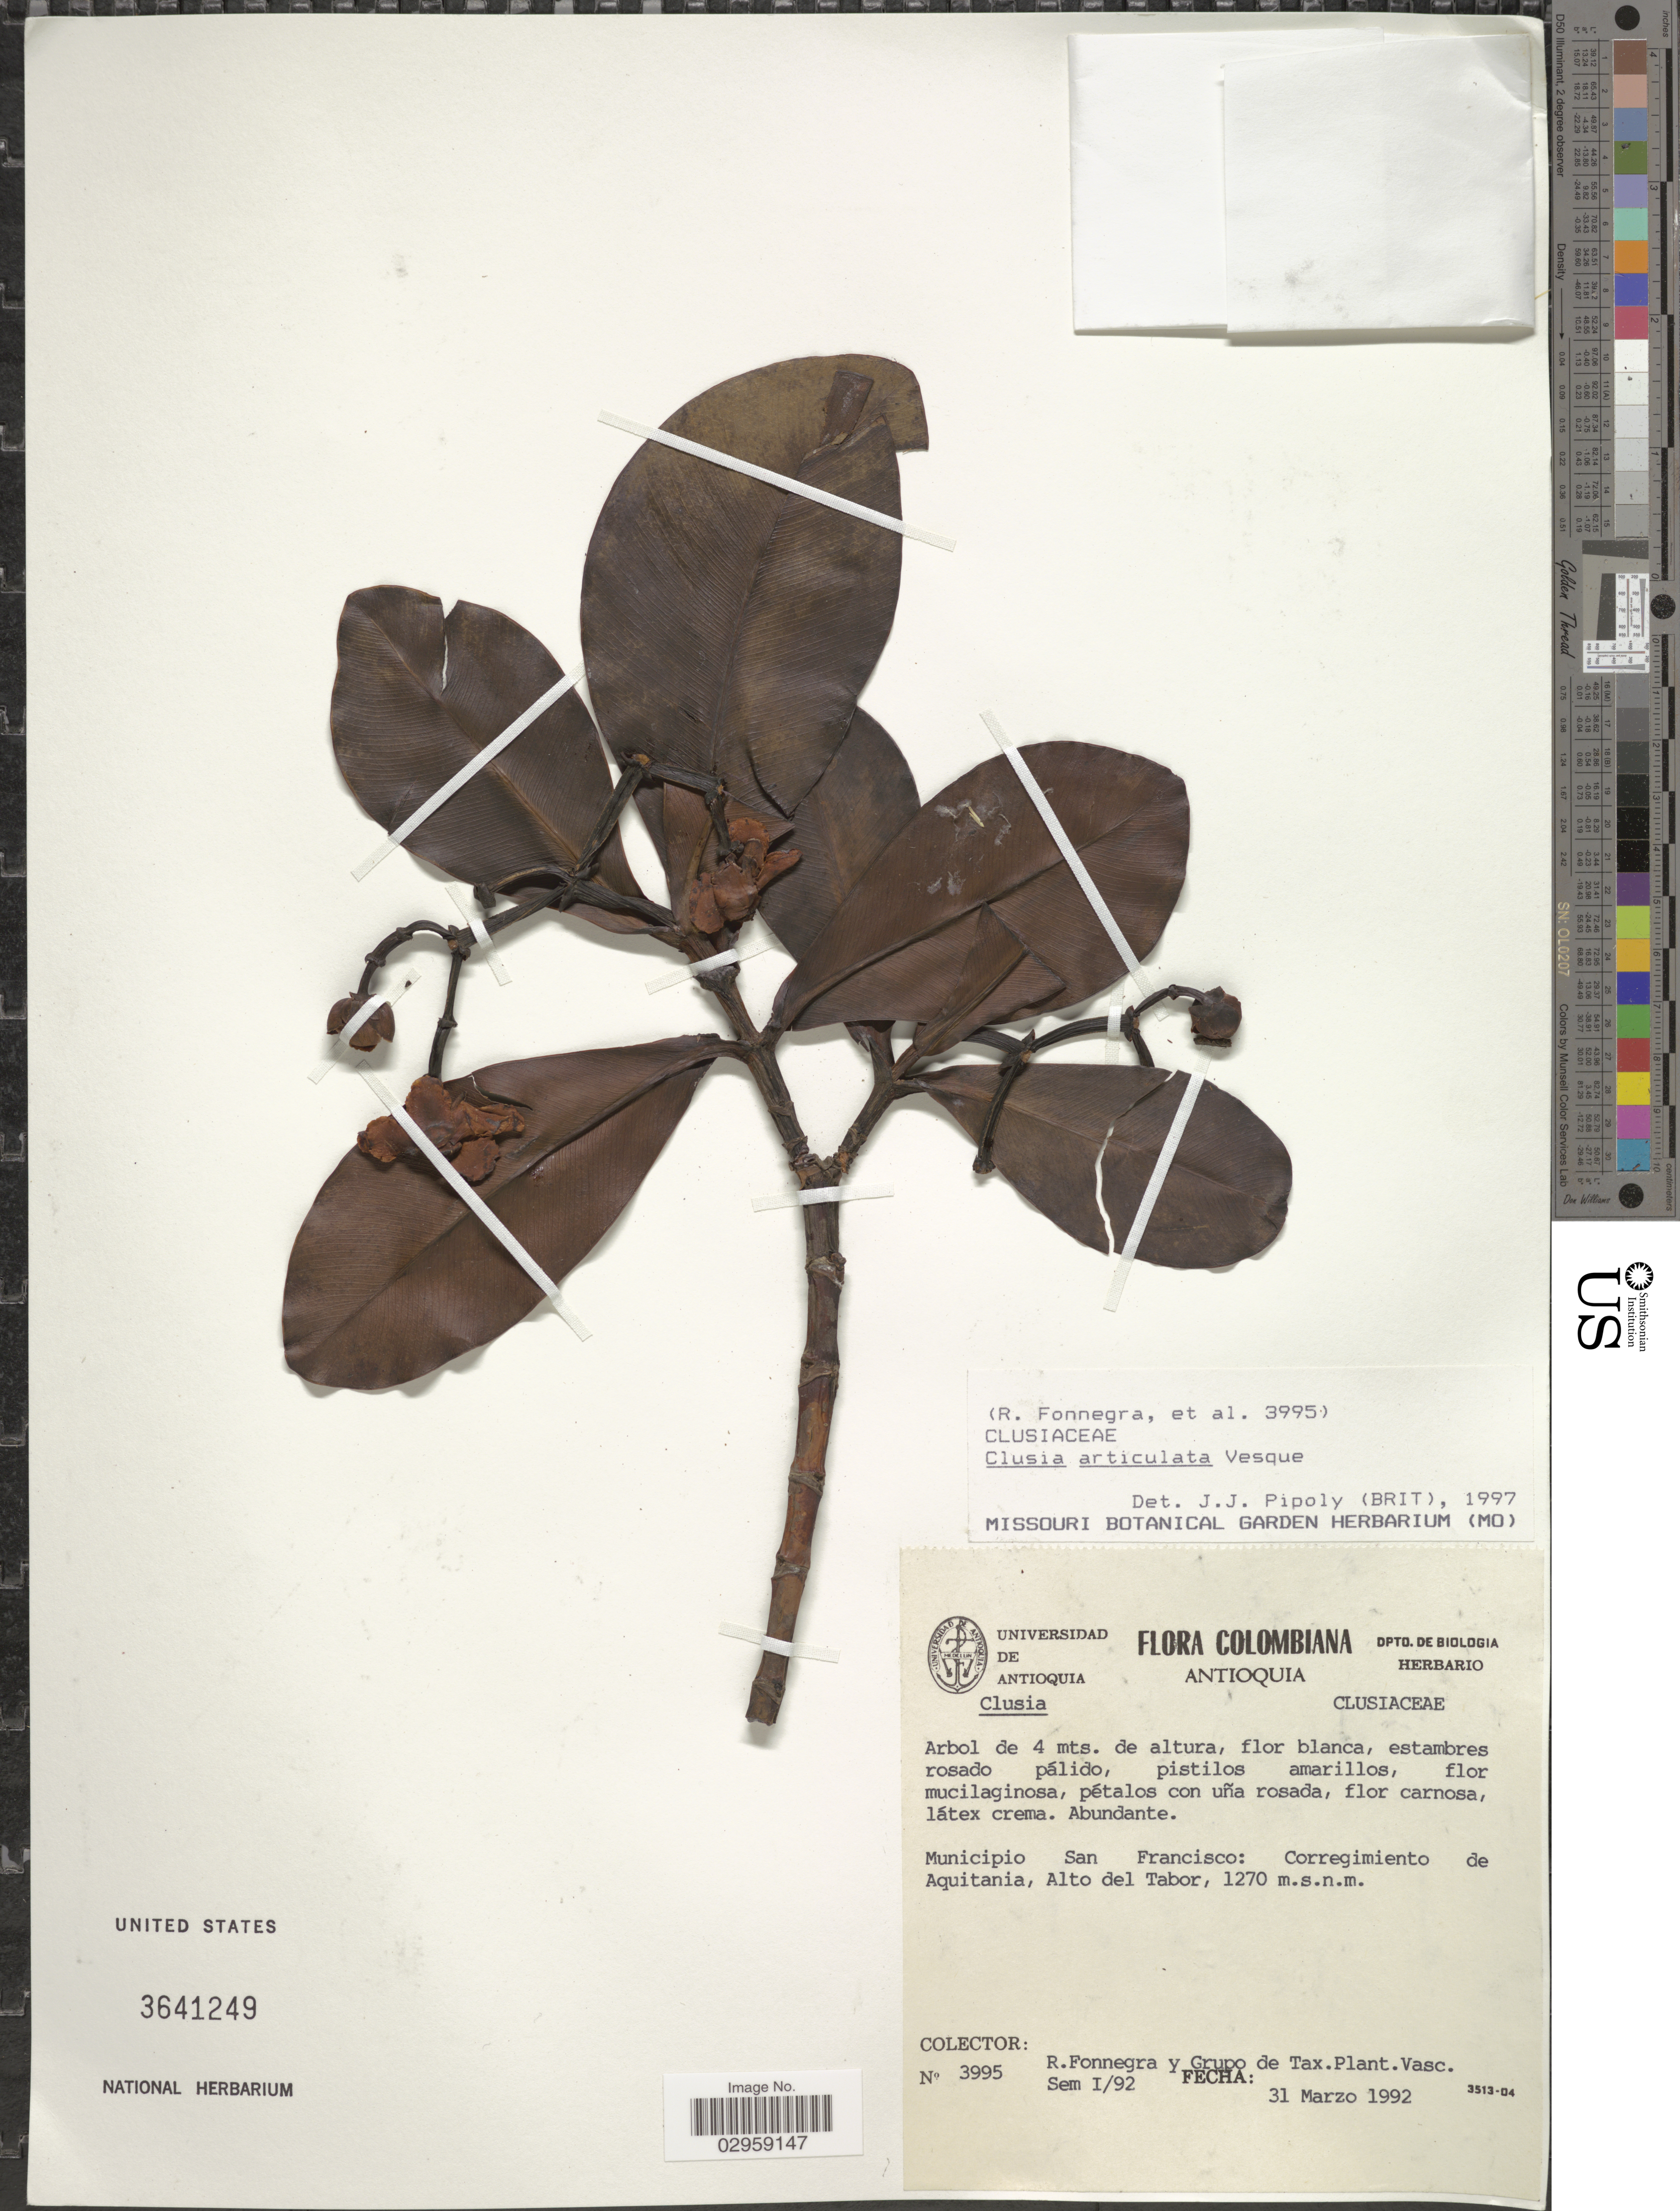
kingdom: Plantae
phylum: Tracheophyta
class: Magnoliopsida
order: Malpighiales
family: Clusiaceae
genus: Clusia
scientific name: Clusia articulata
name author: Vesque in A. DC.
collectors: R. Fonnegra & Grupo Tax. Plan. Vasc. Sem 1/92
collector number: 3995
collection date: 1992-03-31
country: Colombia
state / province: Antioquia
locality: Municipio San Francisco: Corregimiento de Aquitania, Alto del Tabor.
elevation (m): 1270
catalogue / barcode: US 3641249